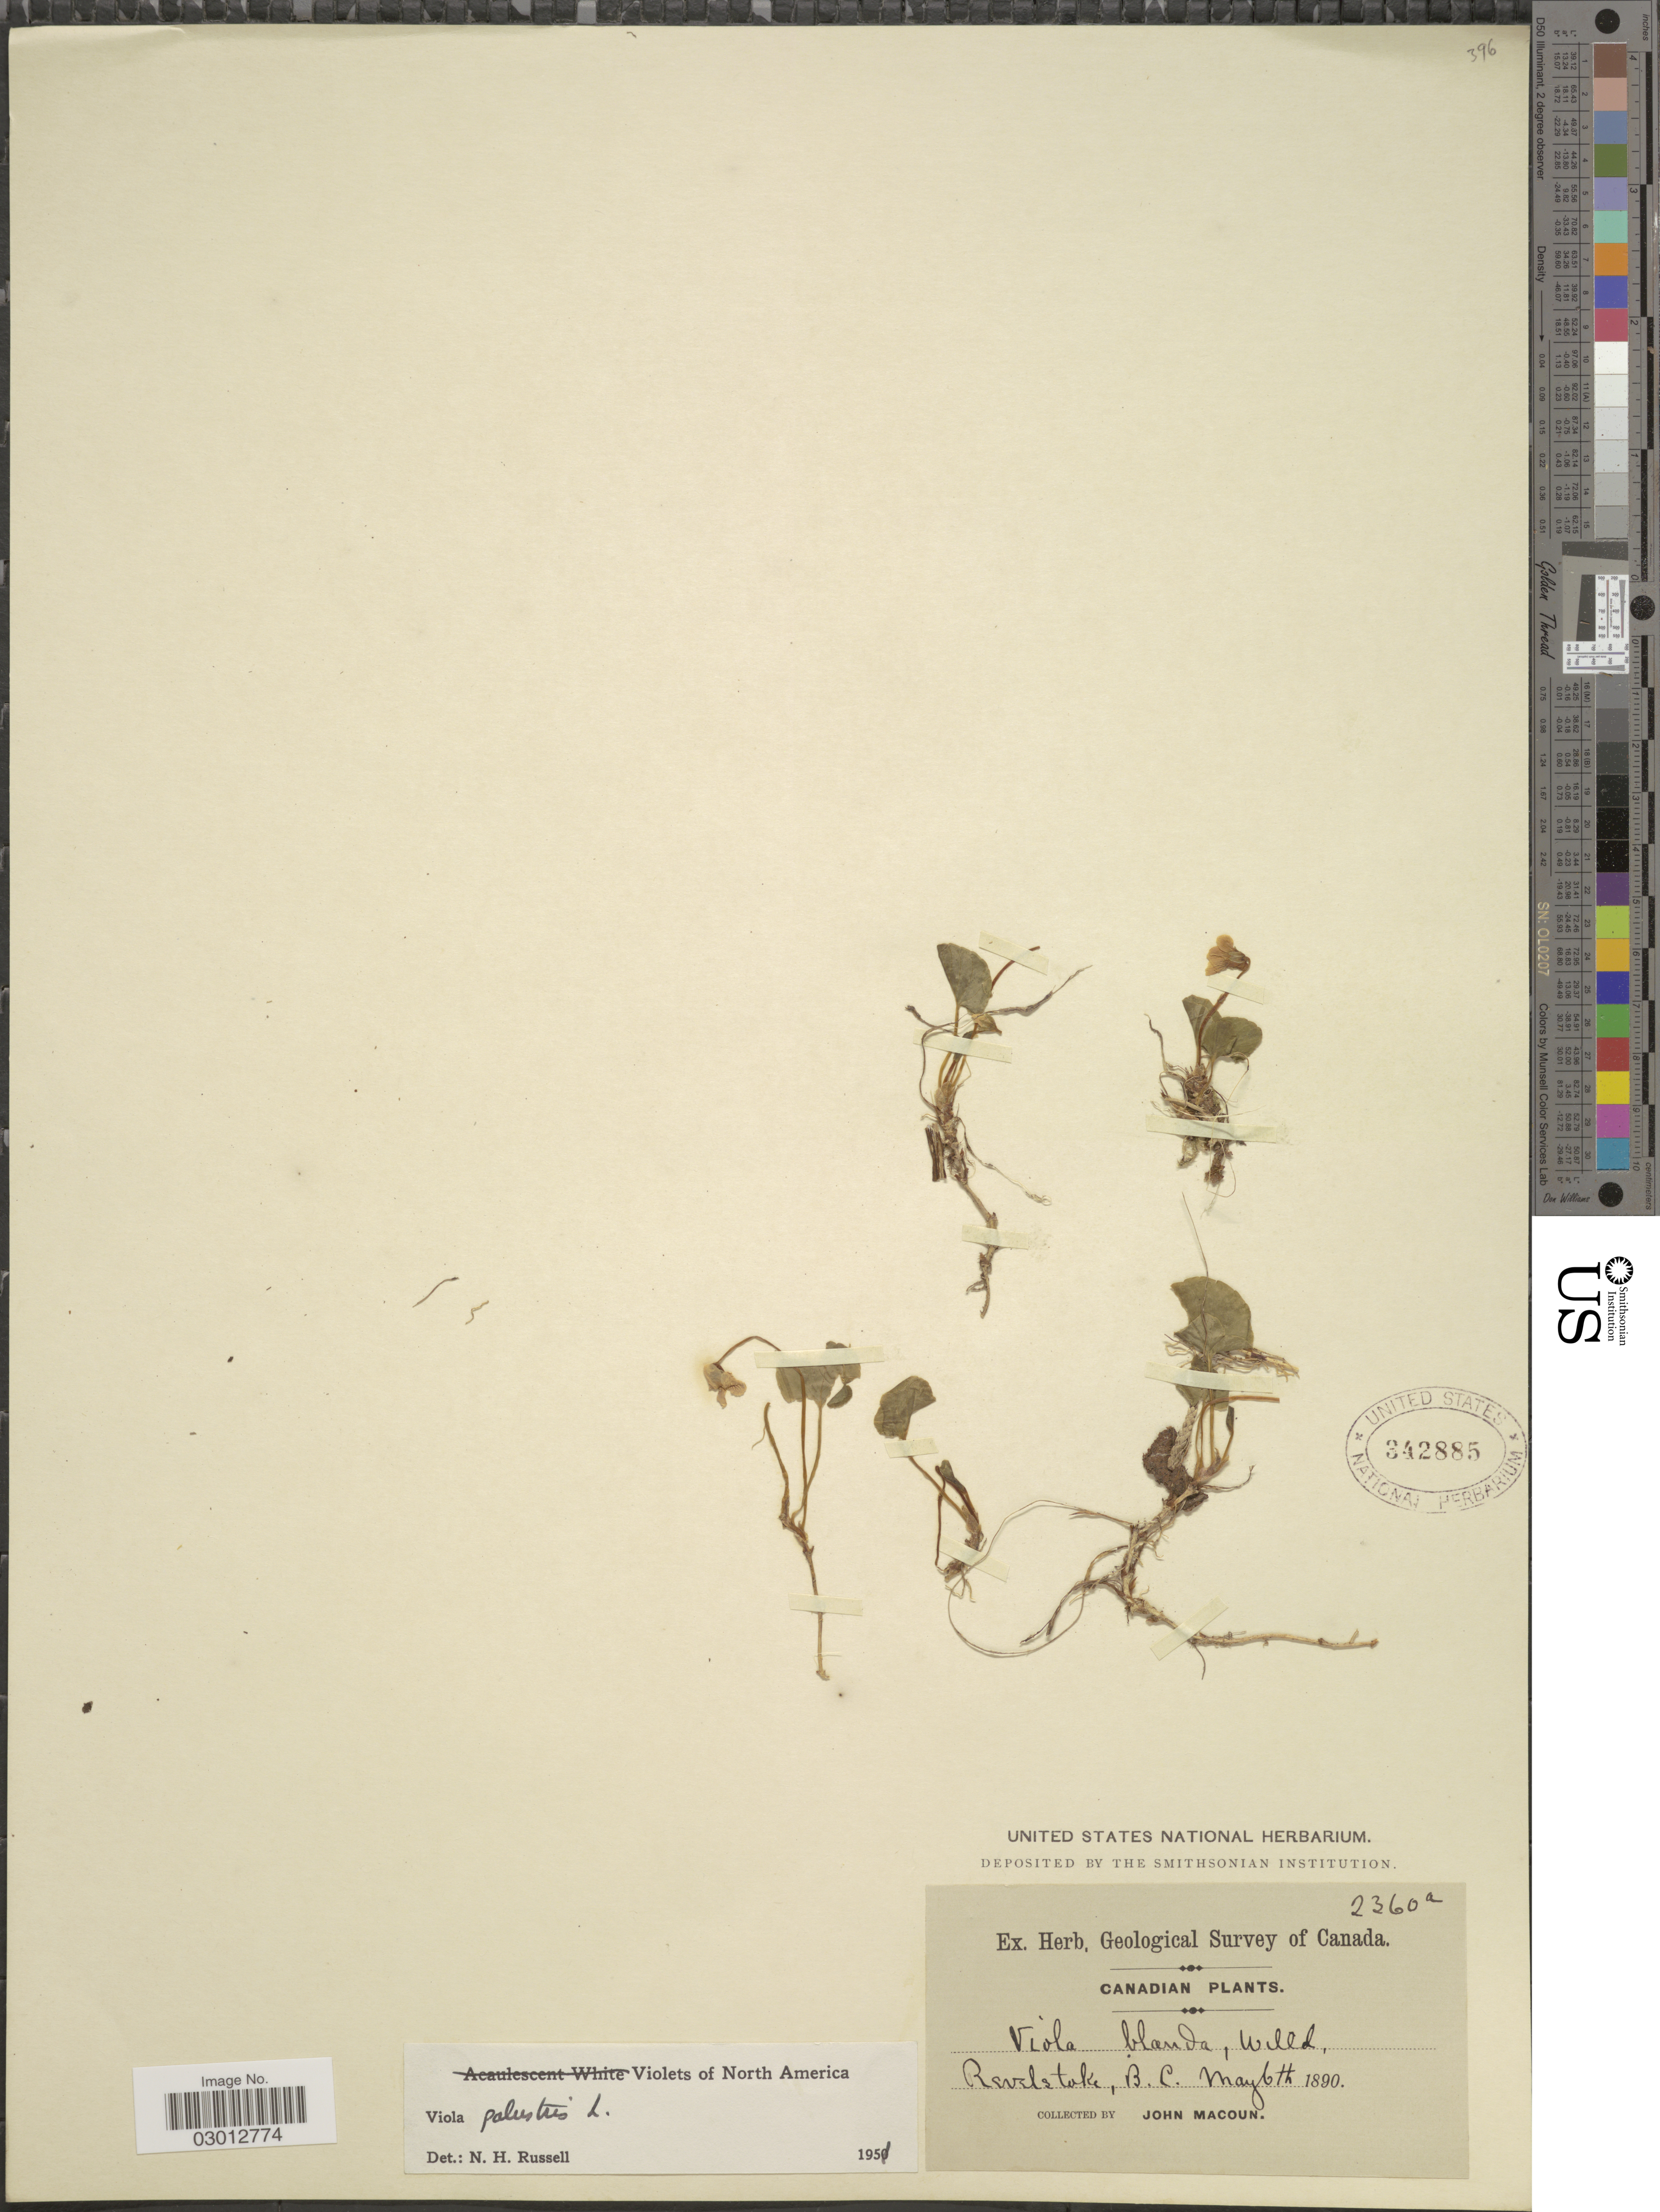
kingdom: Plantae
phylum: Tracheophyta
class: Magnoliopsida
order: Malpighiales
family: Violaceae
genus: Viola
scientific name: Viola palustris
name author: L.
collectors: J. Macoun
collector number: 2360a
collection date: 1890-05-06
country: Canada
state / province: British Columbia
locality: Canadian. Revelstoke, B. C.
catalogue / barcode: US 342885